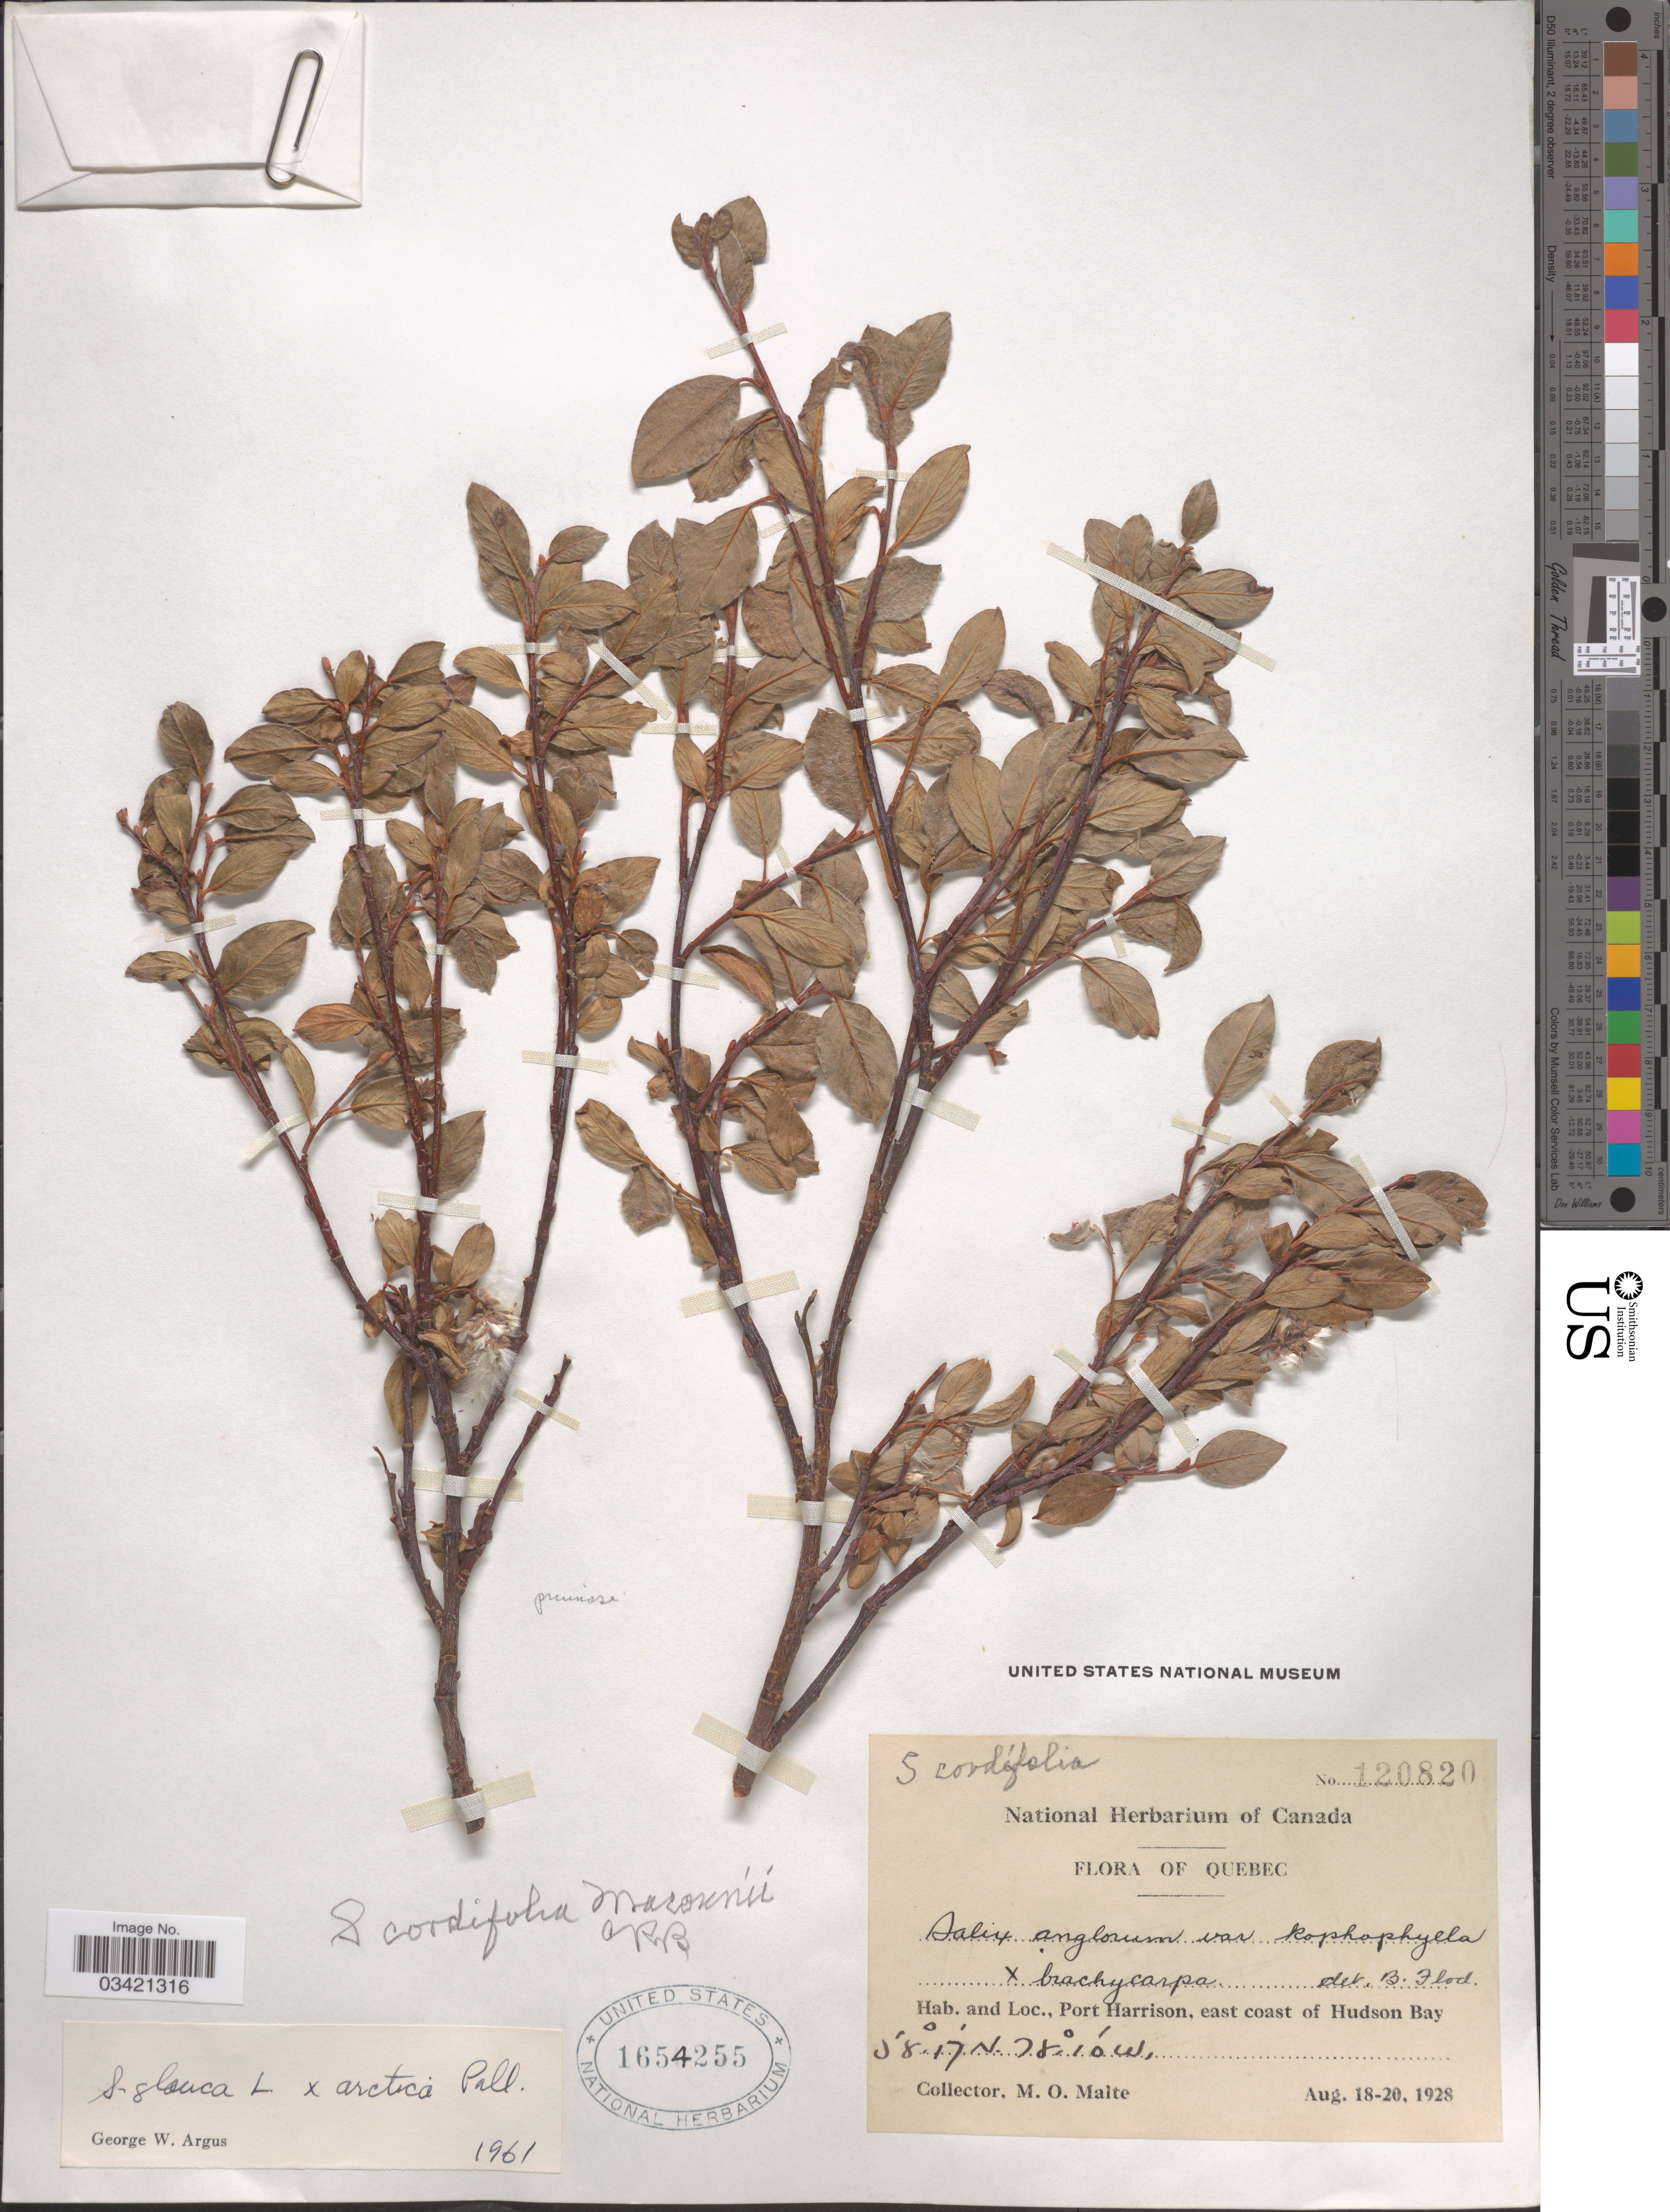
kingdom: Plantae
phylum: Tracheophyta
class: Magnoliopsida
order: Malpighiales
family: Salicaceae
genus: Salix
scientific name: Salix glauca x S. arctica Pall.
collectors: M. O. Malte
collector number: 120820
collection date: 1928-08-18/1928-08-20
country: Canada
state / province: Quebec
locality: Port Harrison, east coast of Hudson Bay.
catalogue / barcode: US 1654255